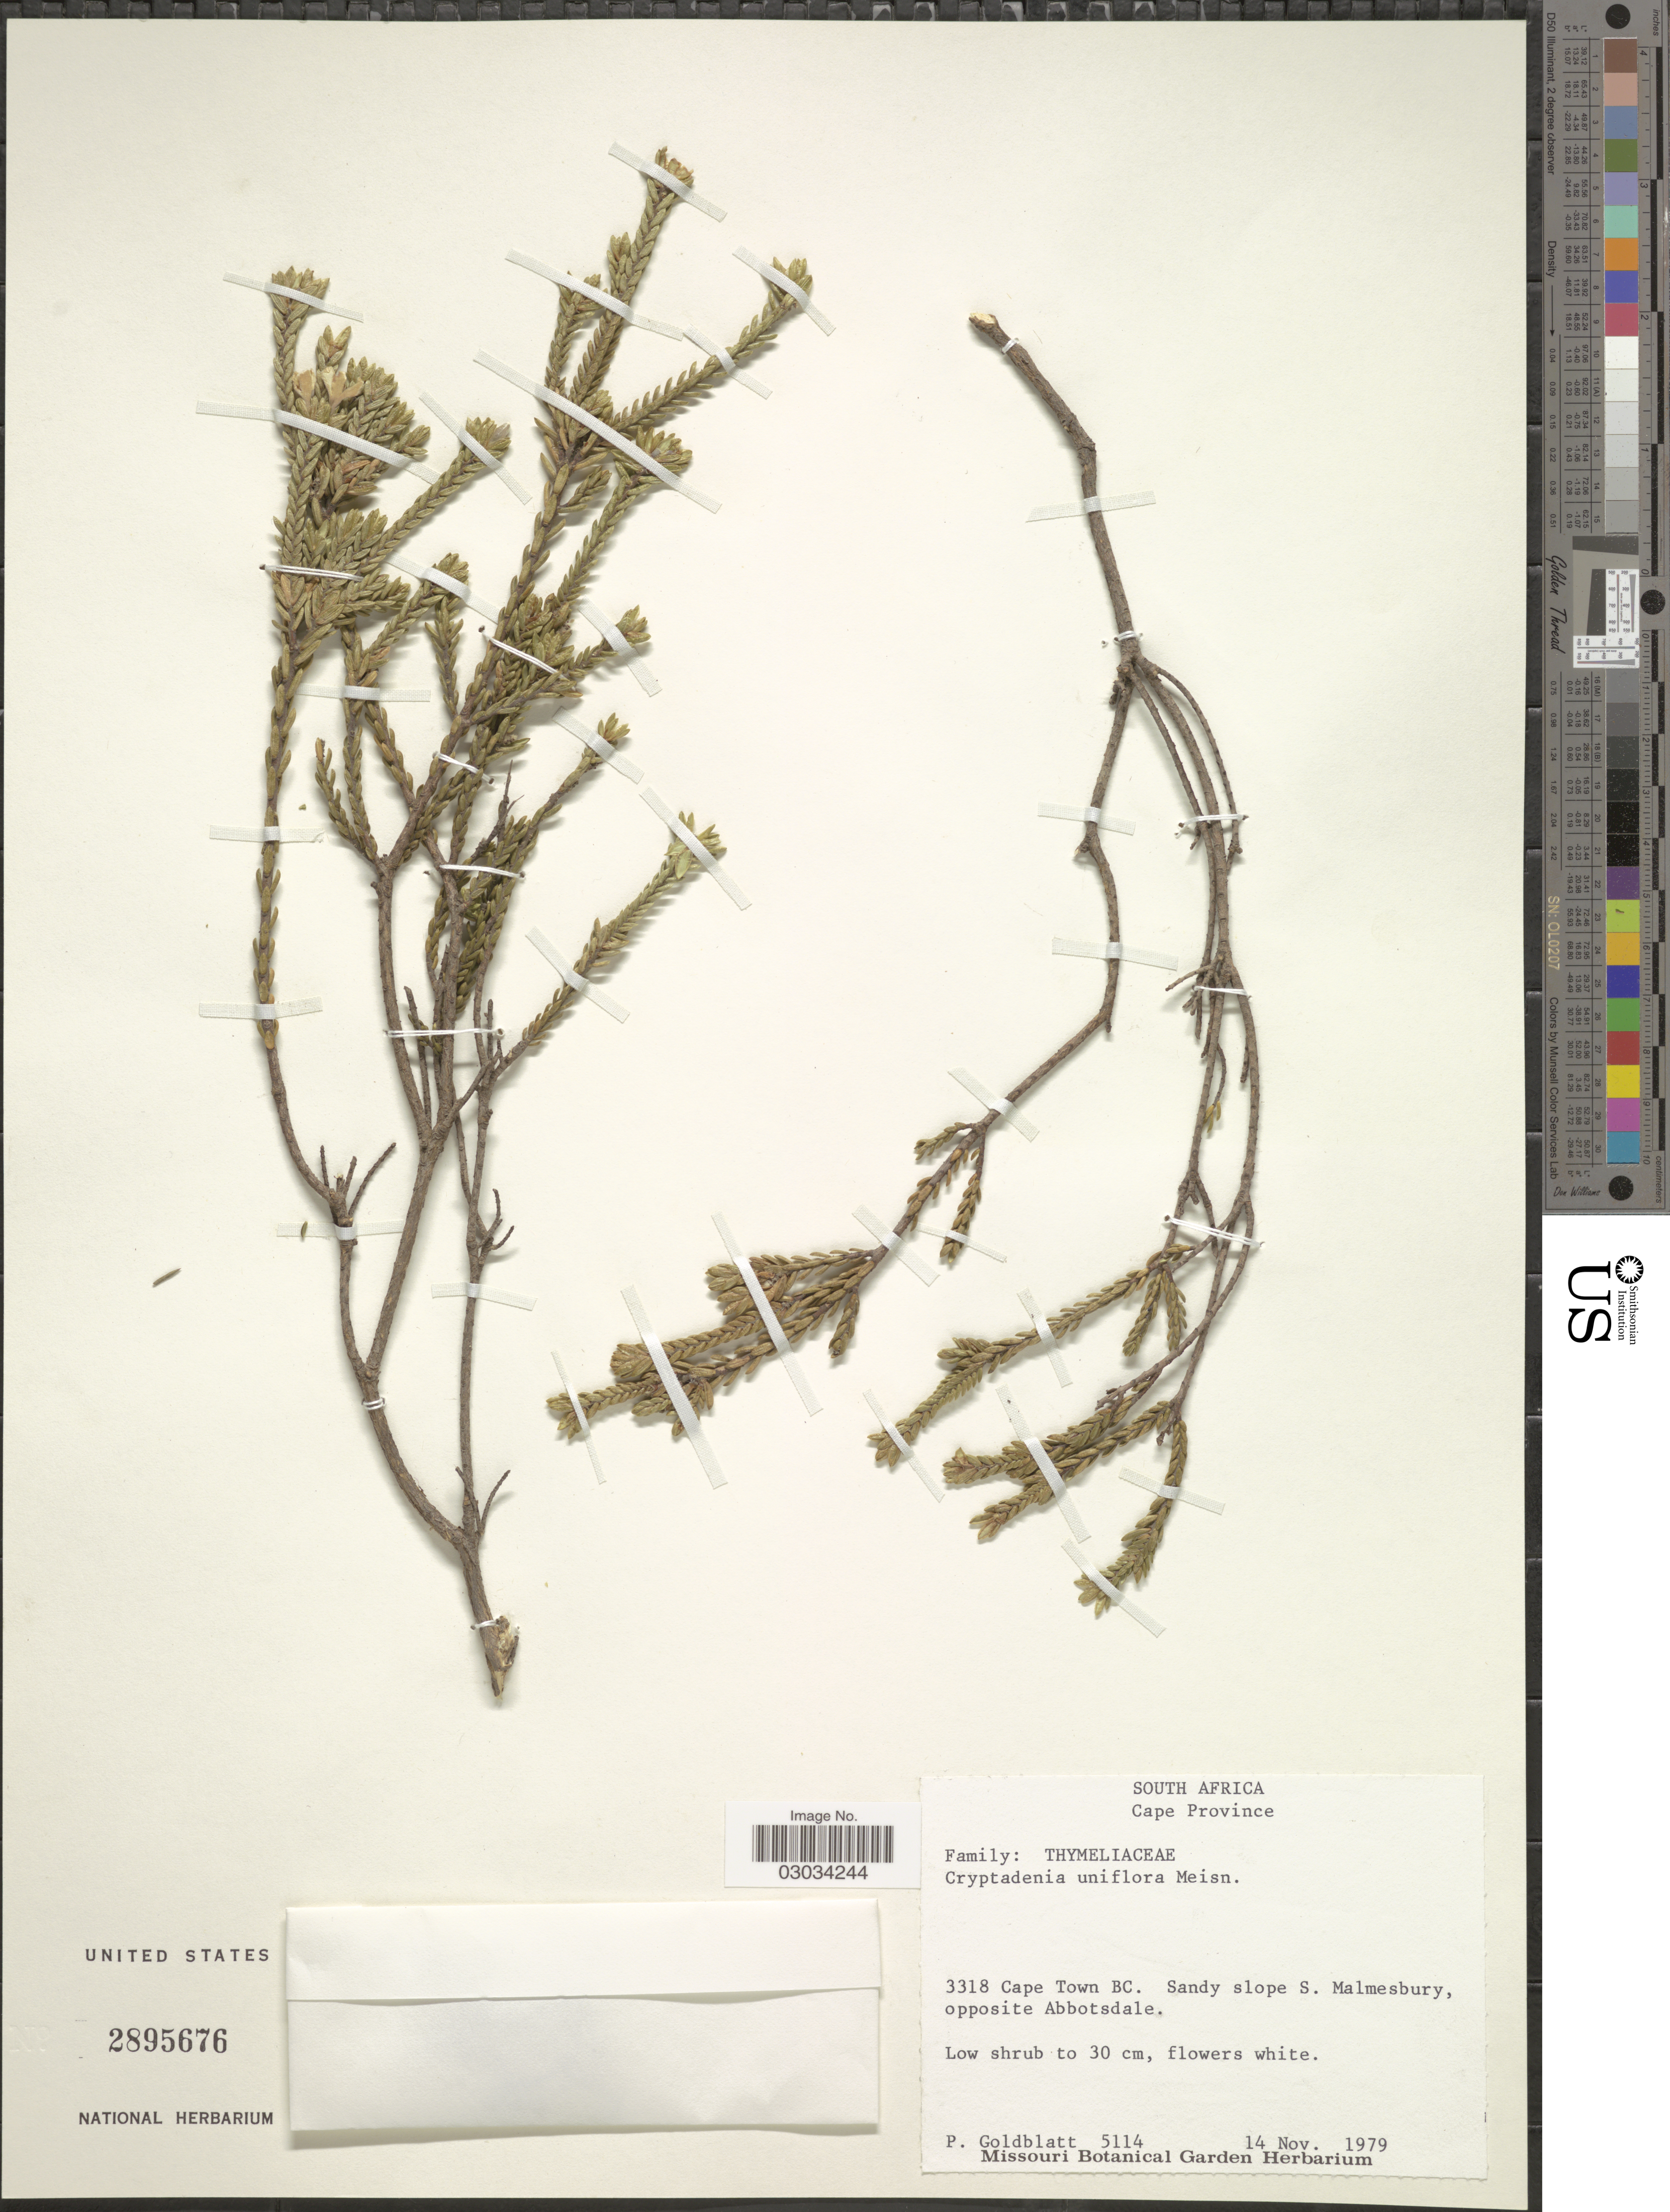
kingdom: Plantae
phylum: Tracheophyta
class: Magnoliopsida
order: Malvales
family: Thymelaeaceae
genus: Lachnaea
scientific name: Lachnaea uniflora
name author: (L.) Crantz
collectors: P. Goldblatt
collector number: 5114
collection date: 1979-11-14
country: South Africa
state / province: Western Cape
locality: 3318 Cape Town BC. Sandy slope S. Malmesbury, opposite Abbotsdale.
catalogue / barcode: US 2895676